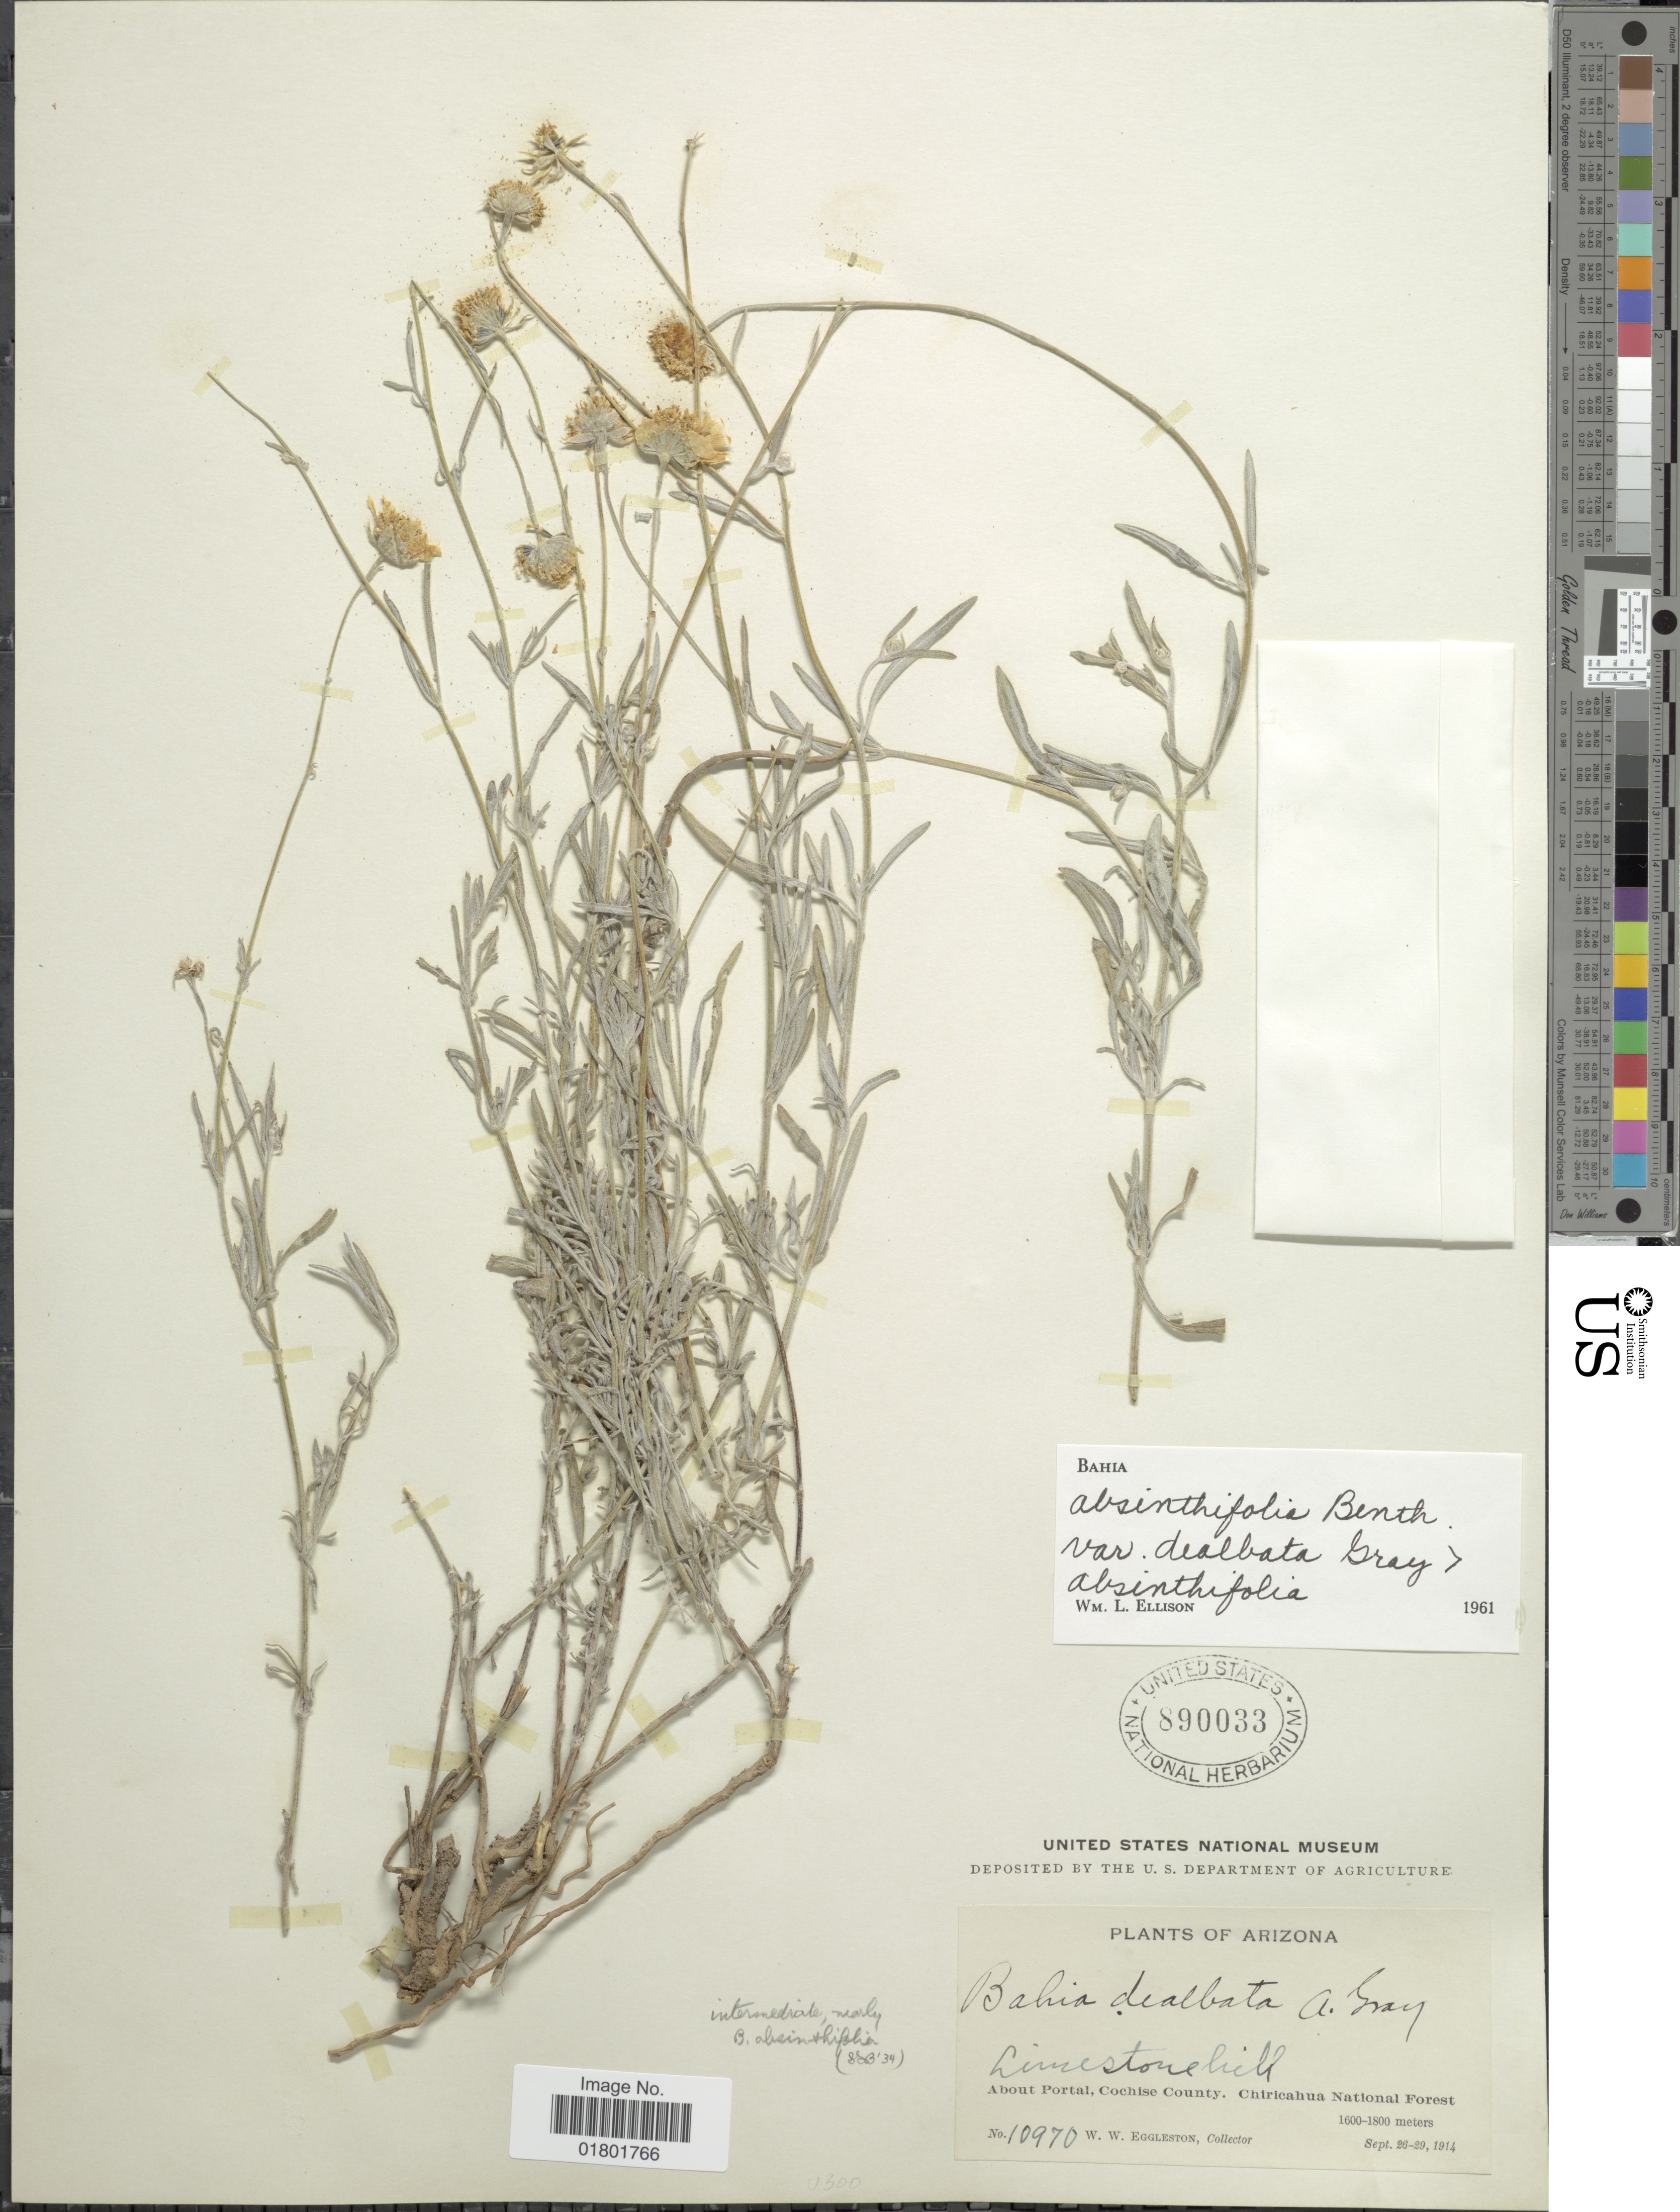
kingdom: Plantae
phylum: Tracheophyta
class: Magnoliopsida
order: Asterales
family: Asteraceae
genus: Bahia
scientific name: Bahia absinthifolia var. dealbata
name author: A. Gray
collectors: W. W. Eggleston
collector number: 10970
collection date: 1914-09-26/1914-09-29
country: United States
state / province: Arizona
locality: About Portal, Cochise County, Chiricahua National Forest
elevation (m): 1600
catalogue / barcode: US 890033